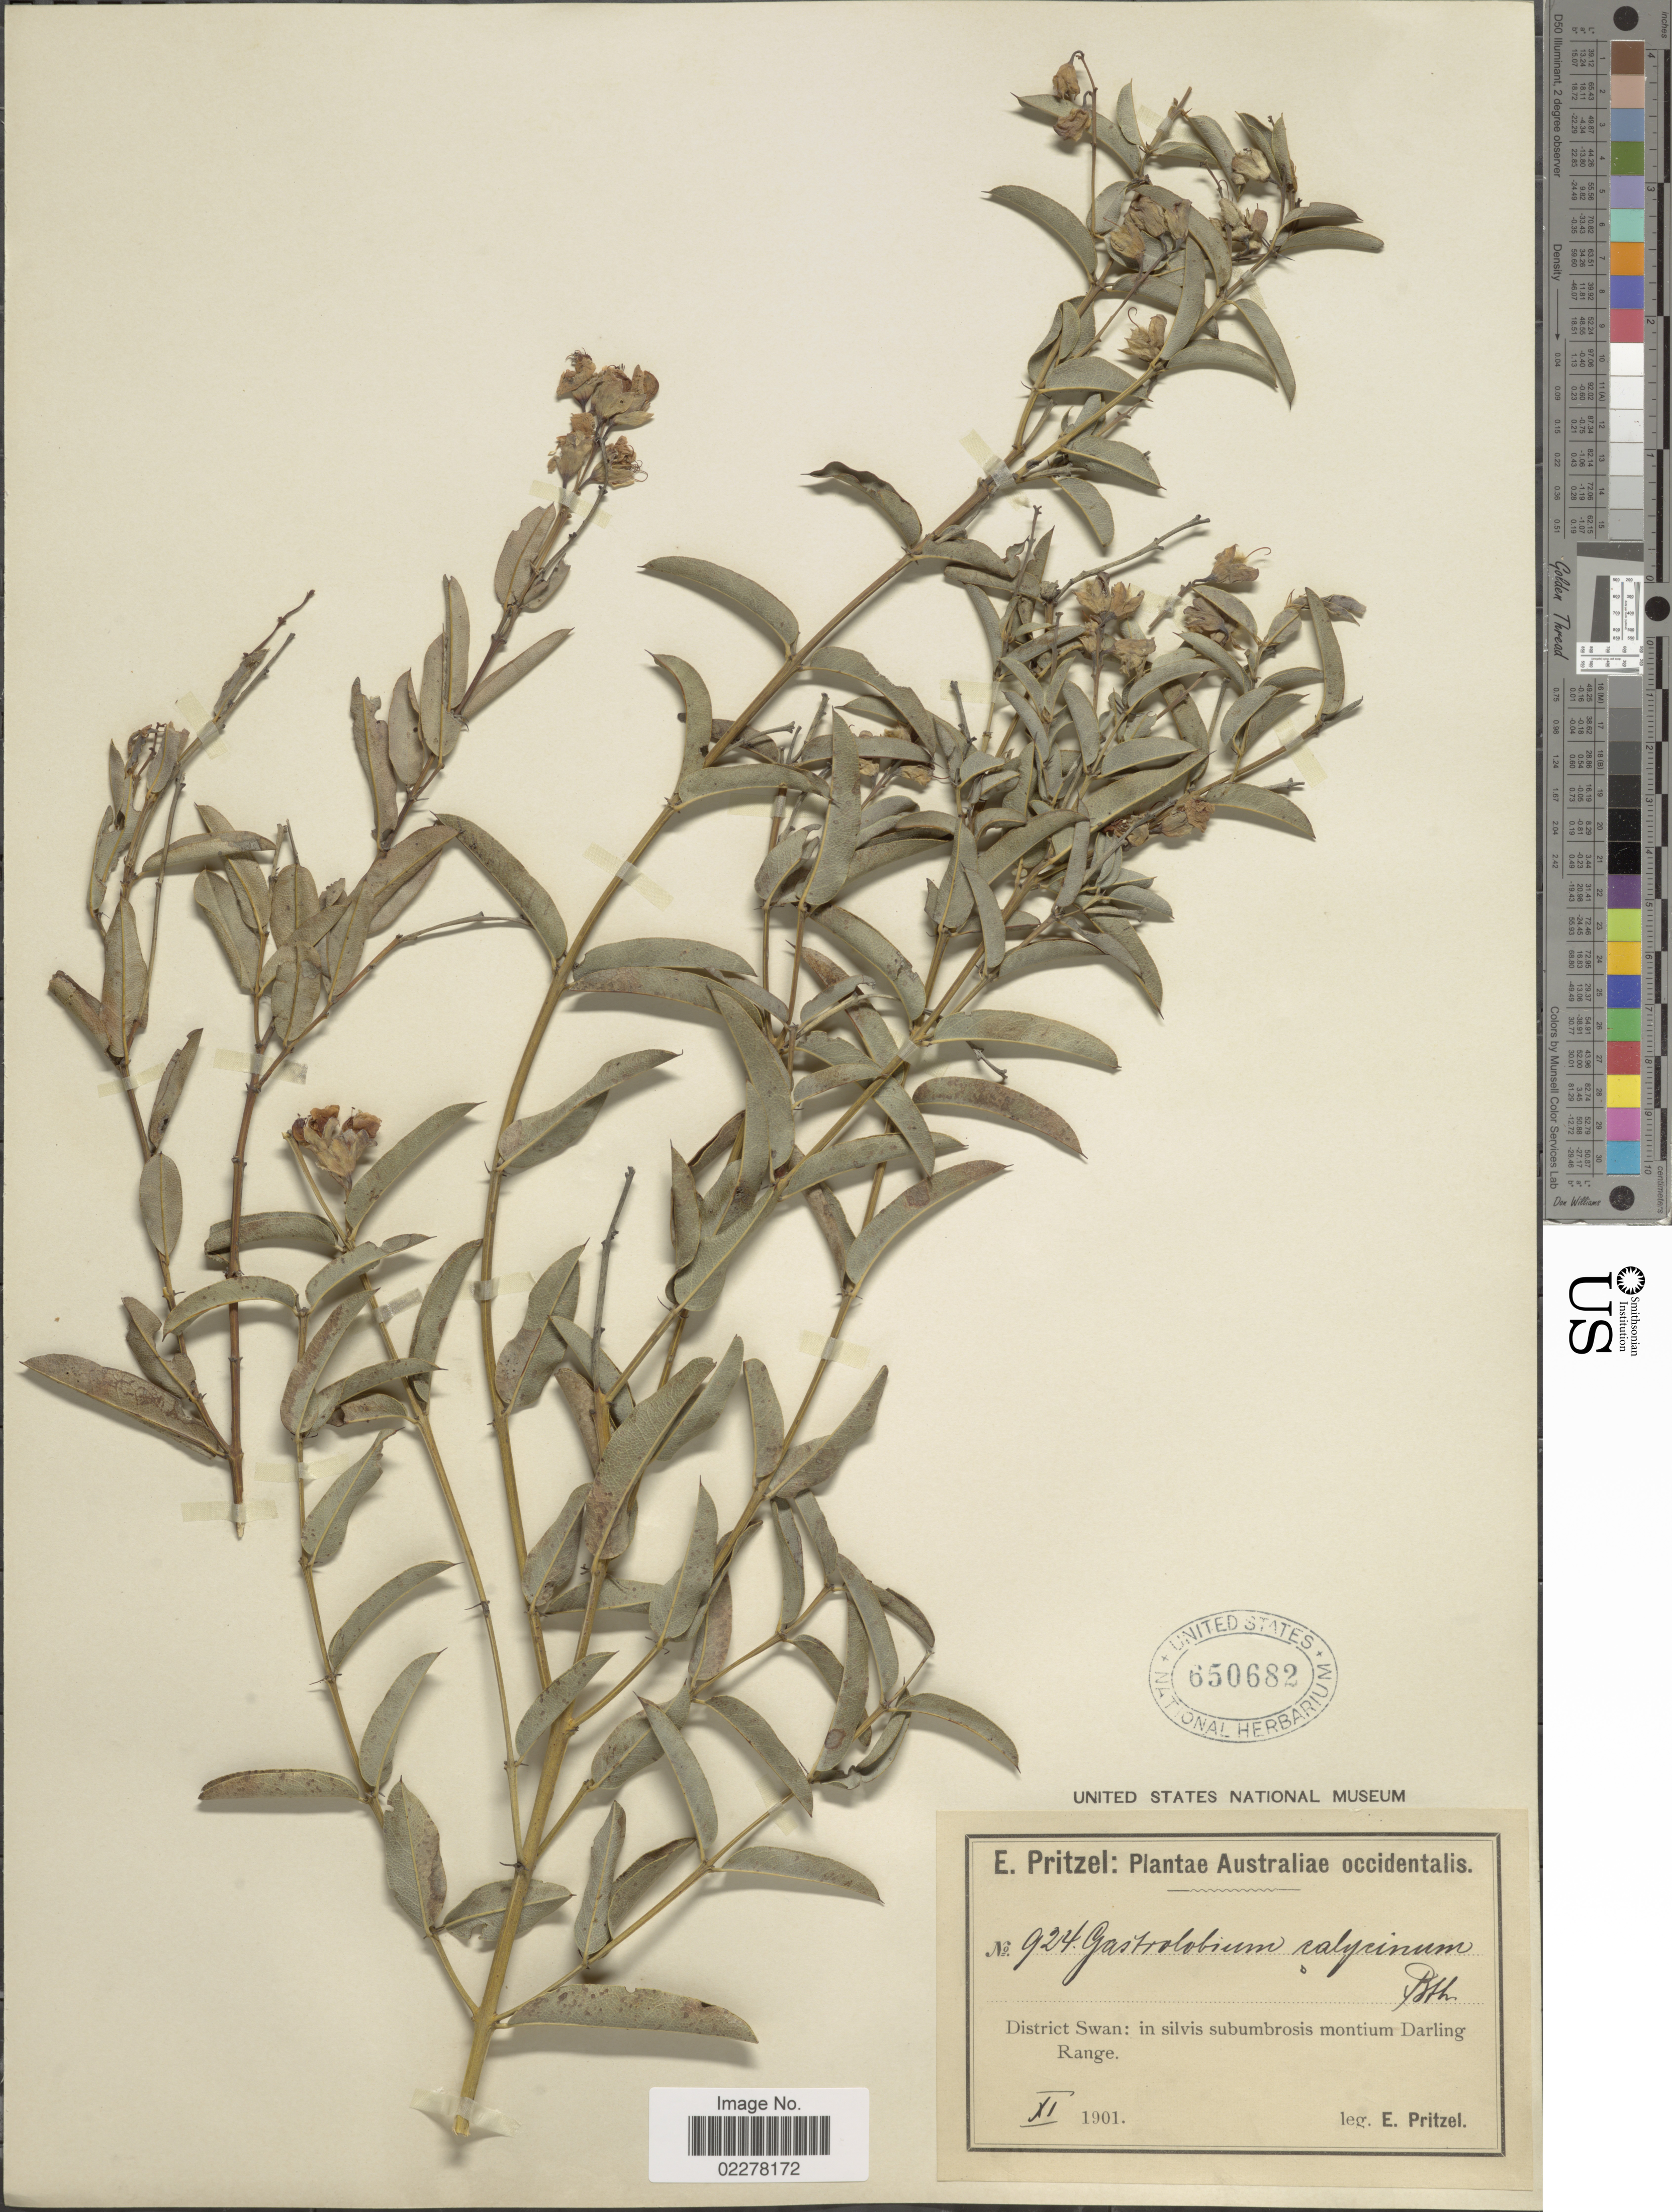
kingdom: Plantae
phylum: Tracheophyta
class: Magnoliopsida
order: Fabales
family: Fabaceae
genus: Gastrolobium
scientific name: Gastrolobium calycinum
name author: Benth.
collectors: E. G. Pritzel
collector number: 924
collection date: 1901-06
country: Australia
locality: District Swan.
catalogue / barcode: US 650682